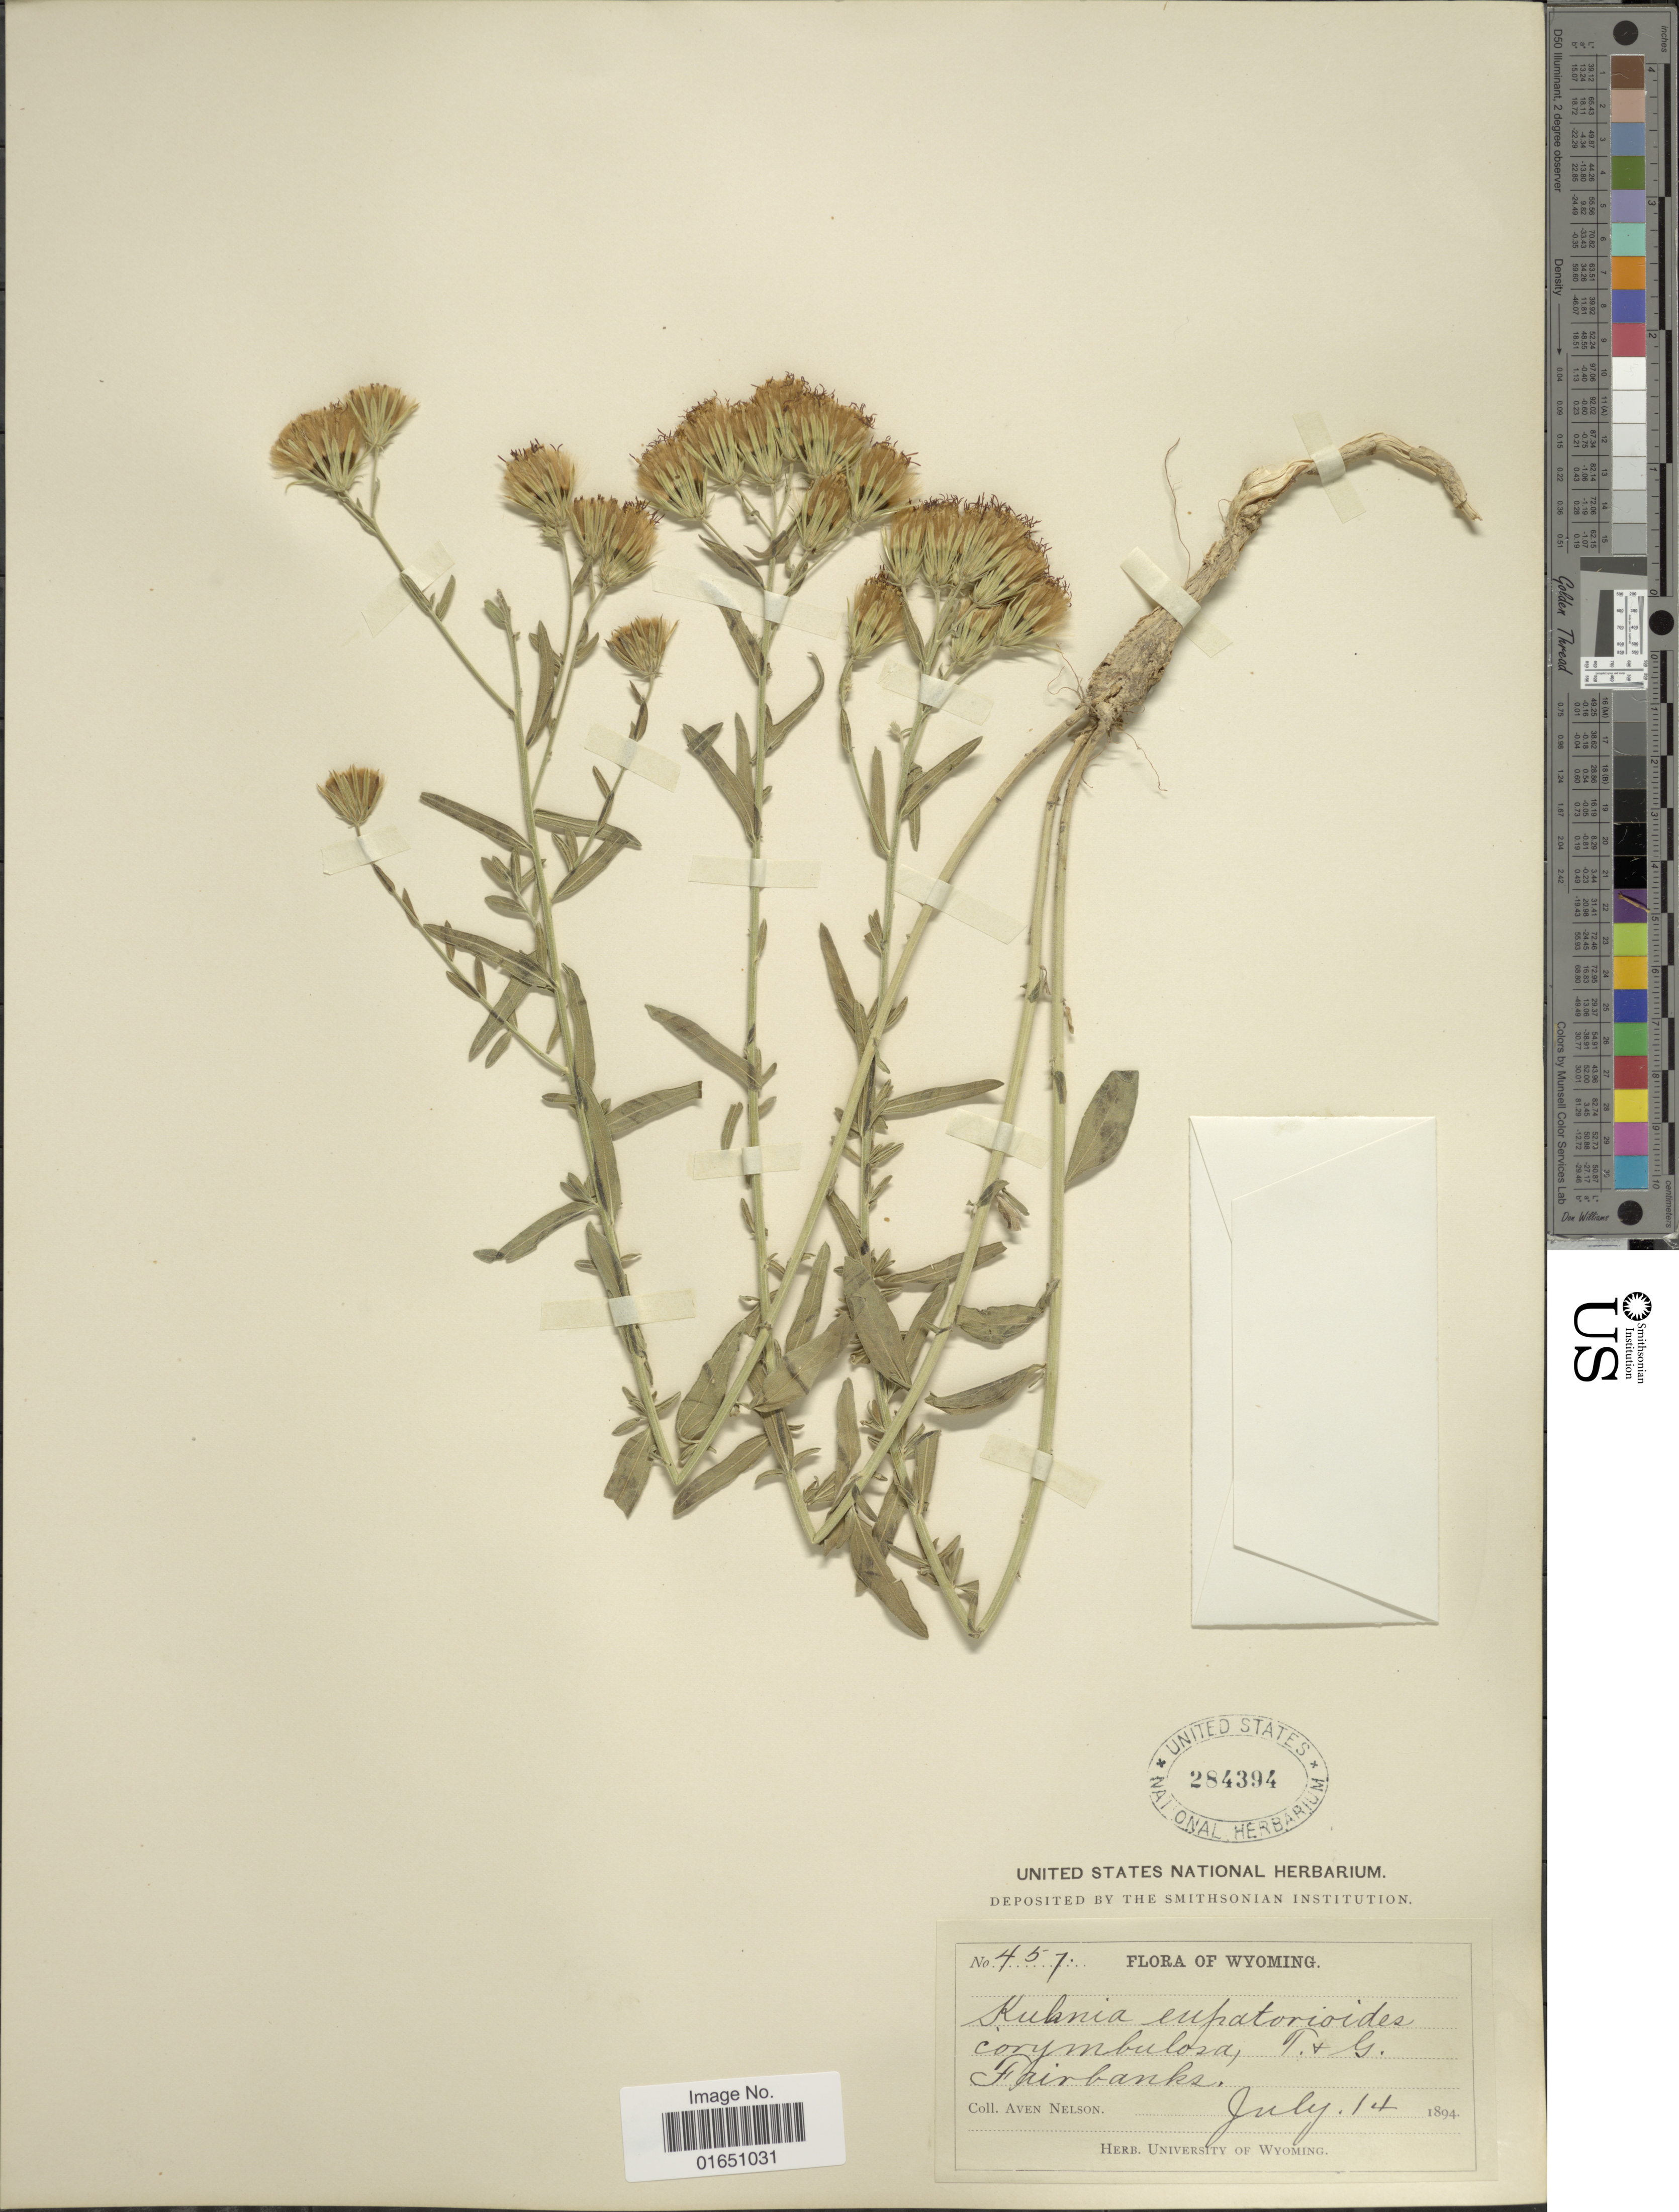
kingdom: Plantae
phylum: Tracheophyta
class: Magnoliopsida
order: Asterales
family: Asteraceae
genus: Brickellia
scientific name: Brickellia eupatorioides var. corymbulosa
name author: (Torr. & A. Gray) Shinners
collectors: A. Nelson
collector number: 457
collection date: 1894-07-14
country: United States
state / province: Wyoming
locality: Fairbanks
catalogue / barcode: US 284394